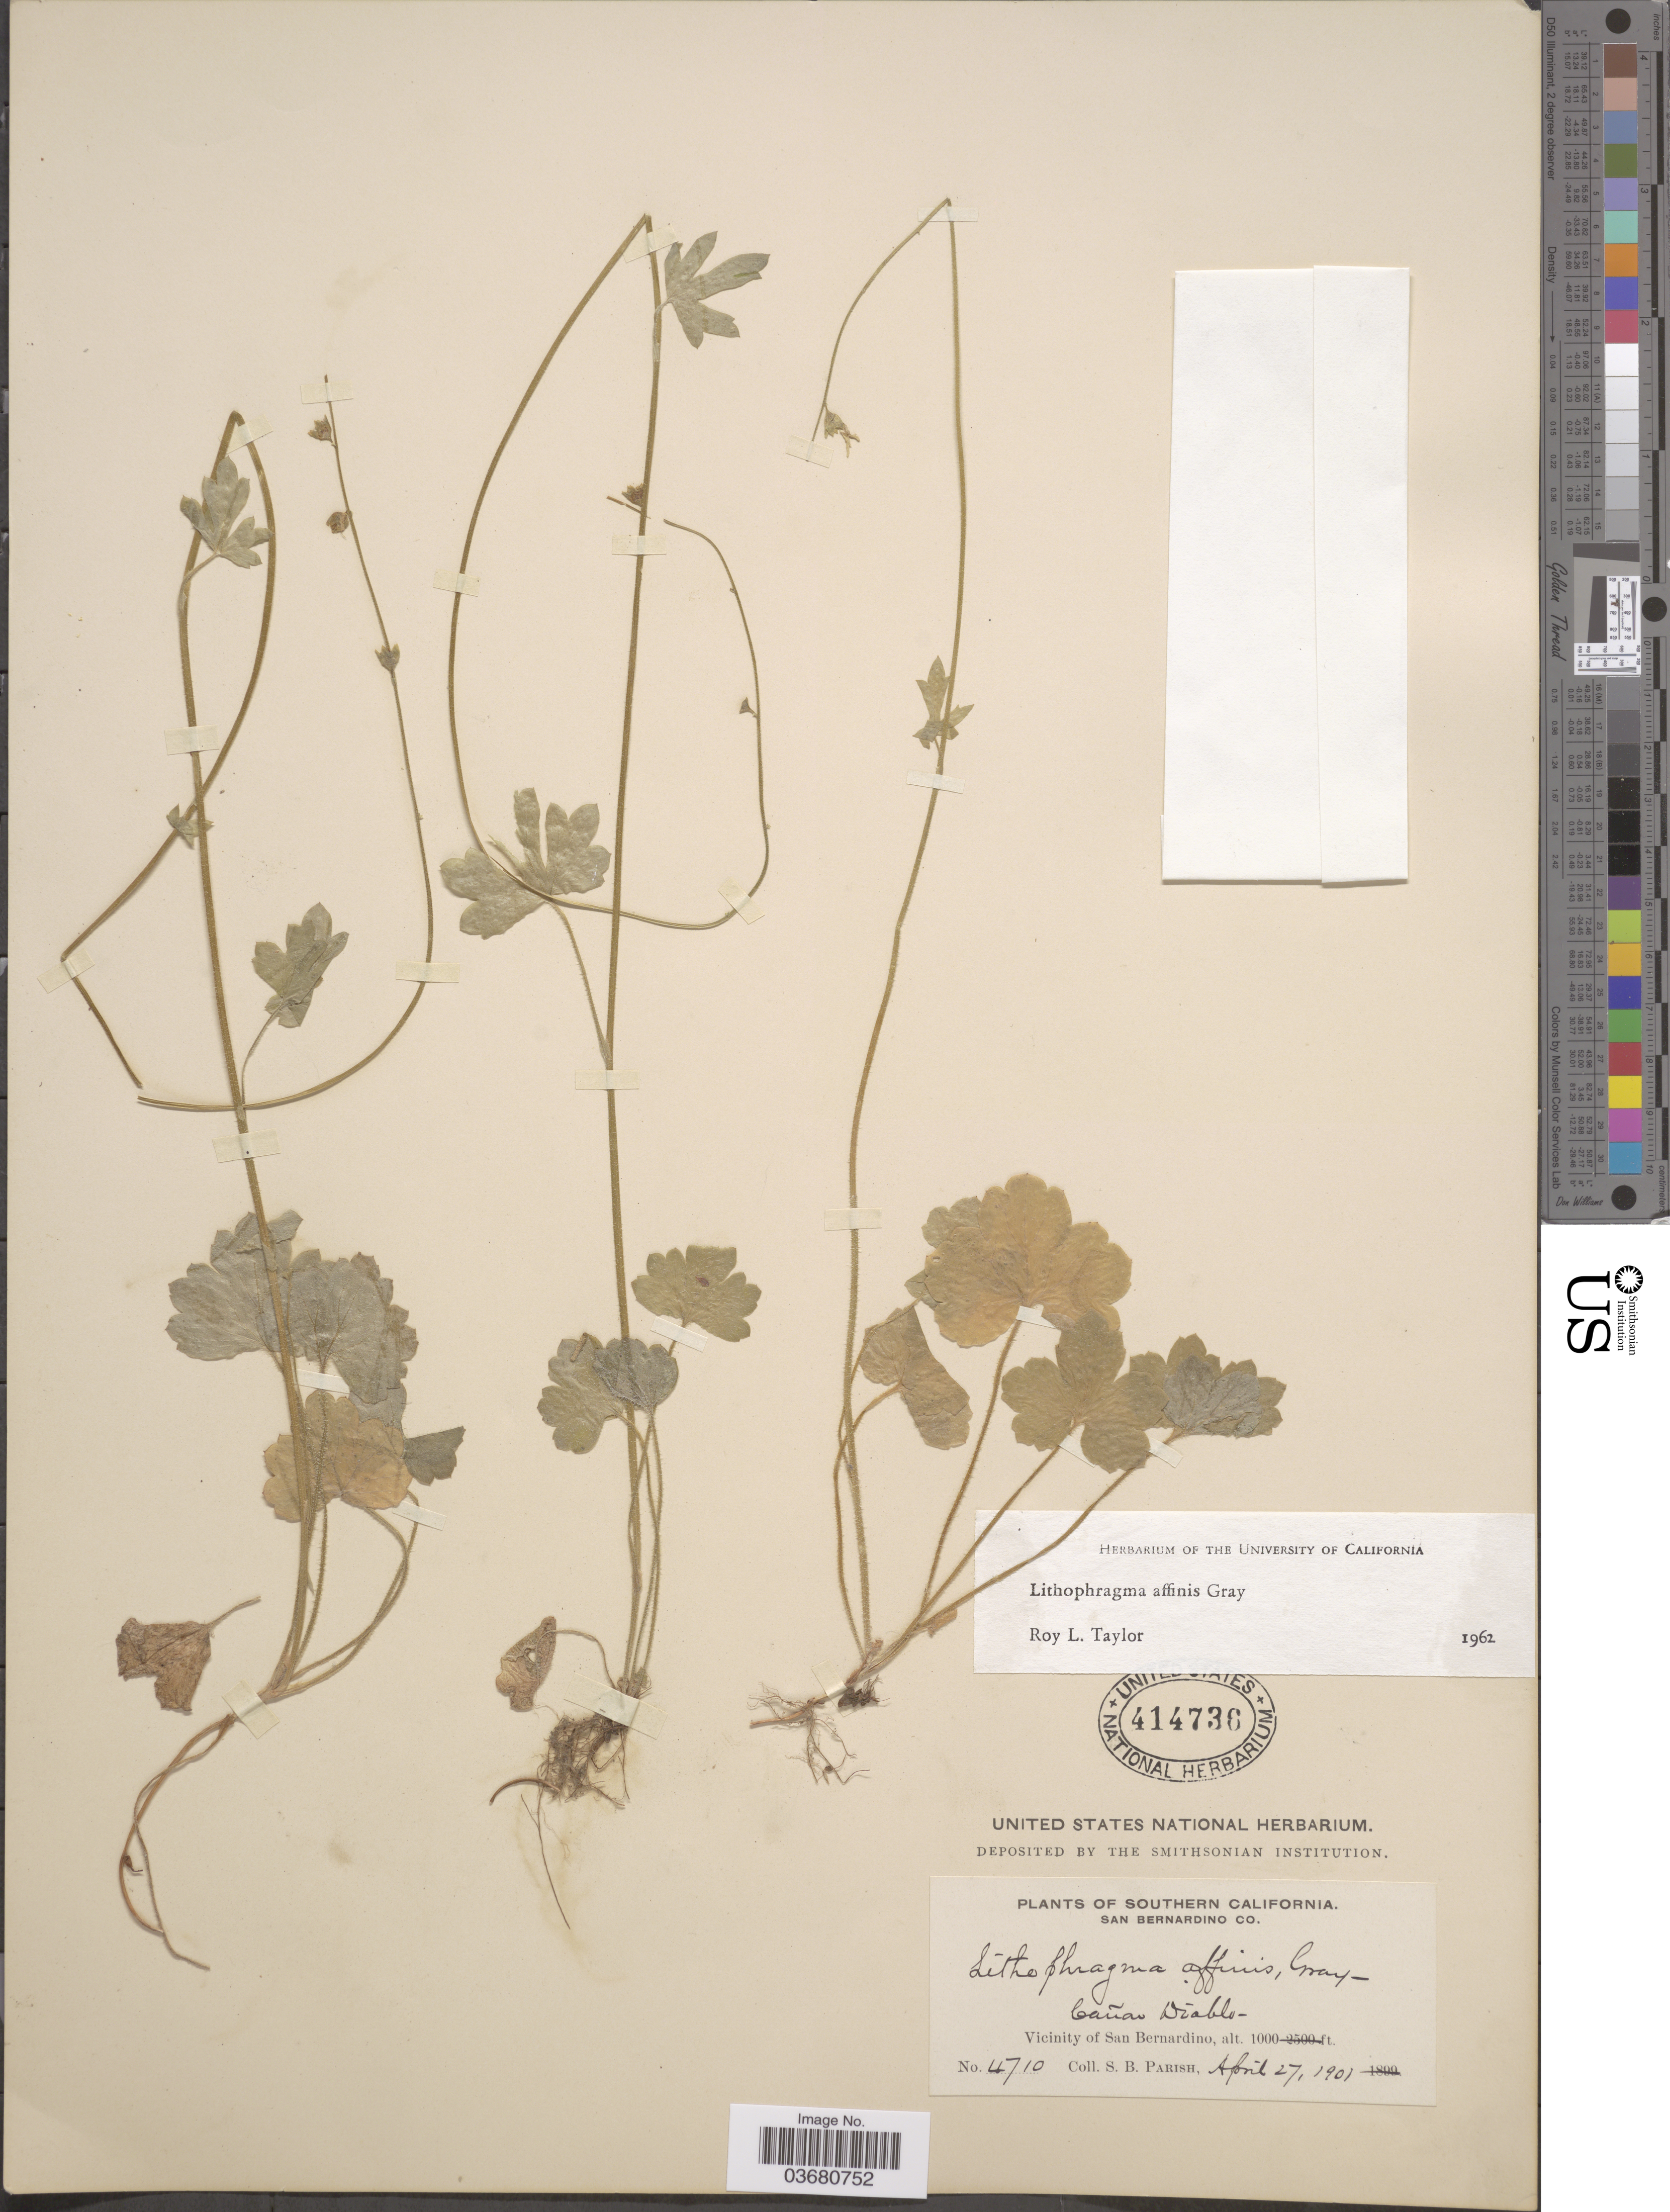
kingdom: Plantae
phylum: Tracheophyta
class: Magnoliopsida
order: Saxifragales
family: Saxifragaceae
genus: Lithophragma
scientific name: Lithophragma affine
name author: A. Gray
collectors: S. B. Parish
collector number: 4710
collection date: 1901-04-27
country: United States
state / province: California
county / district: San Bernardino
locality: Southern California. San Bernardino Co. Cañon Diablo. Vicinity of San Bernardino.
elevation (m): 305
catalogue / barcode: US 414736